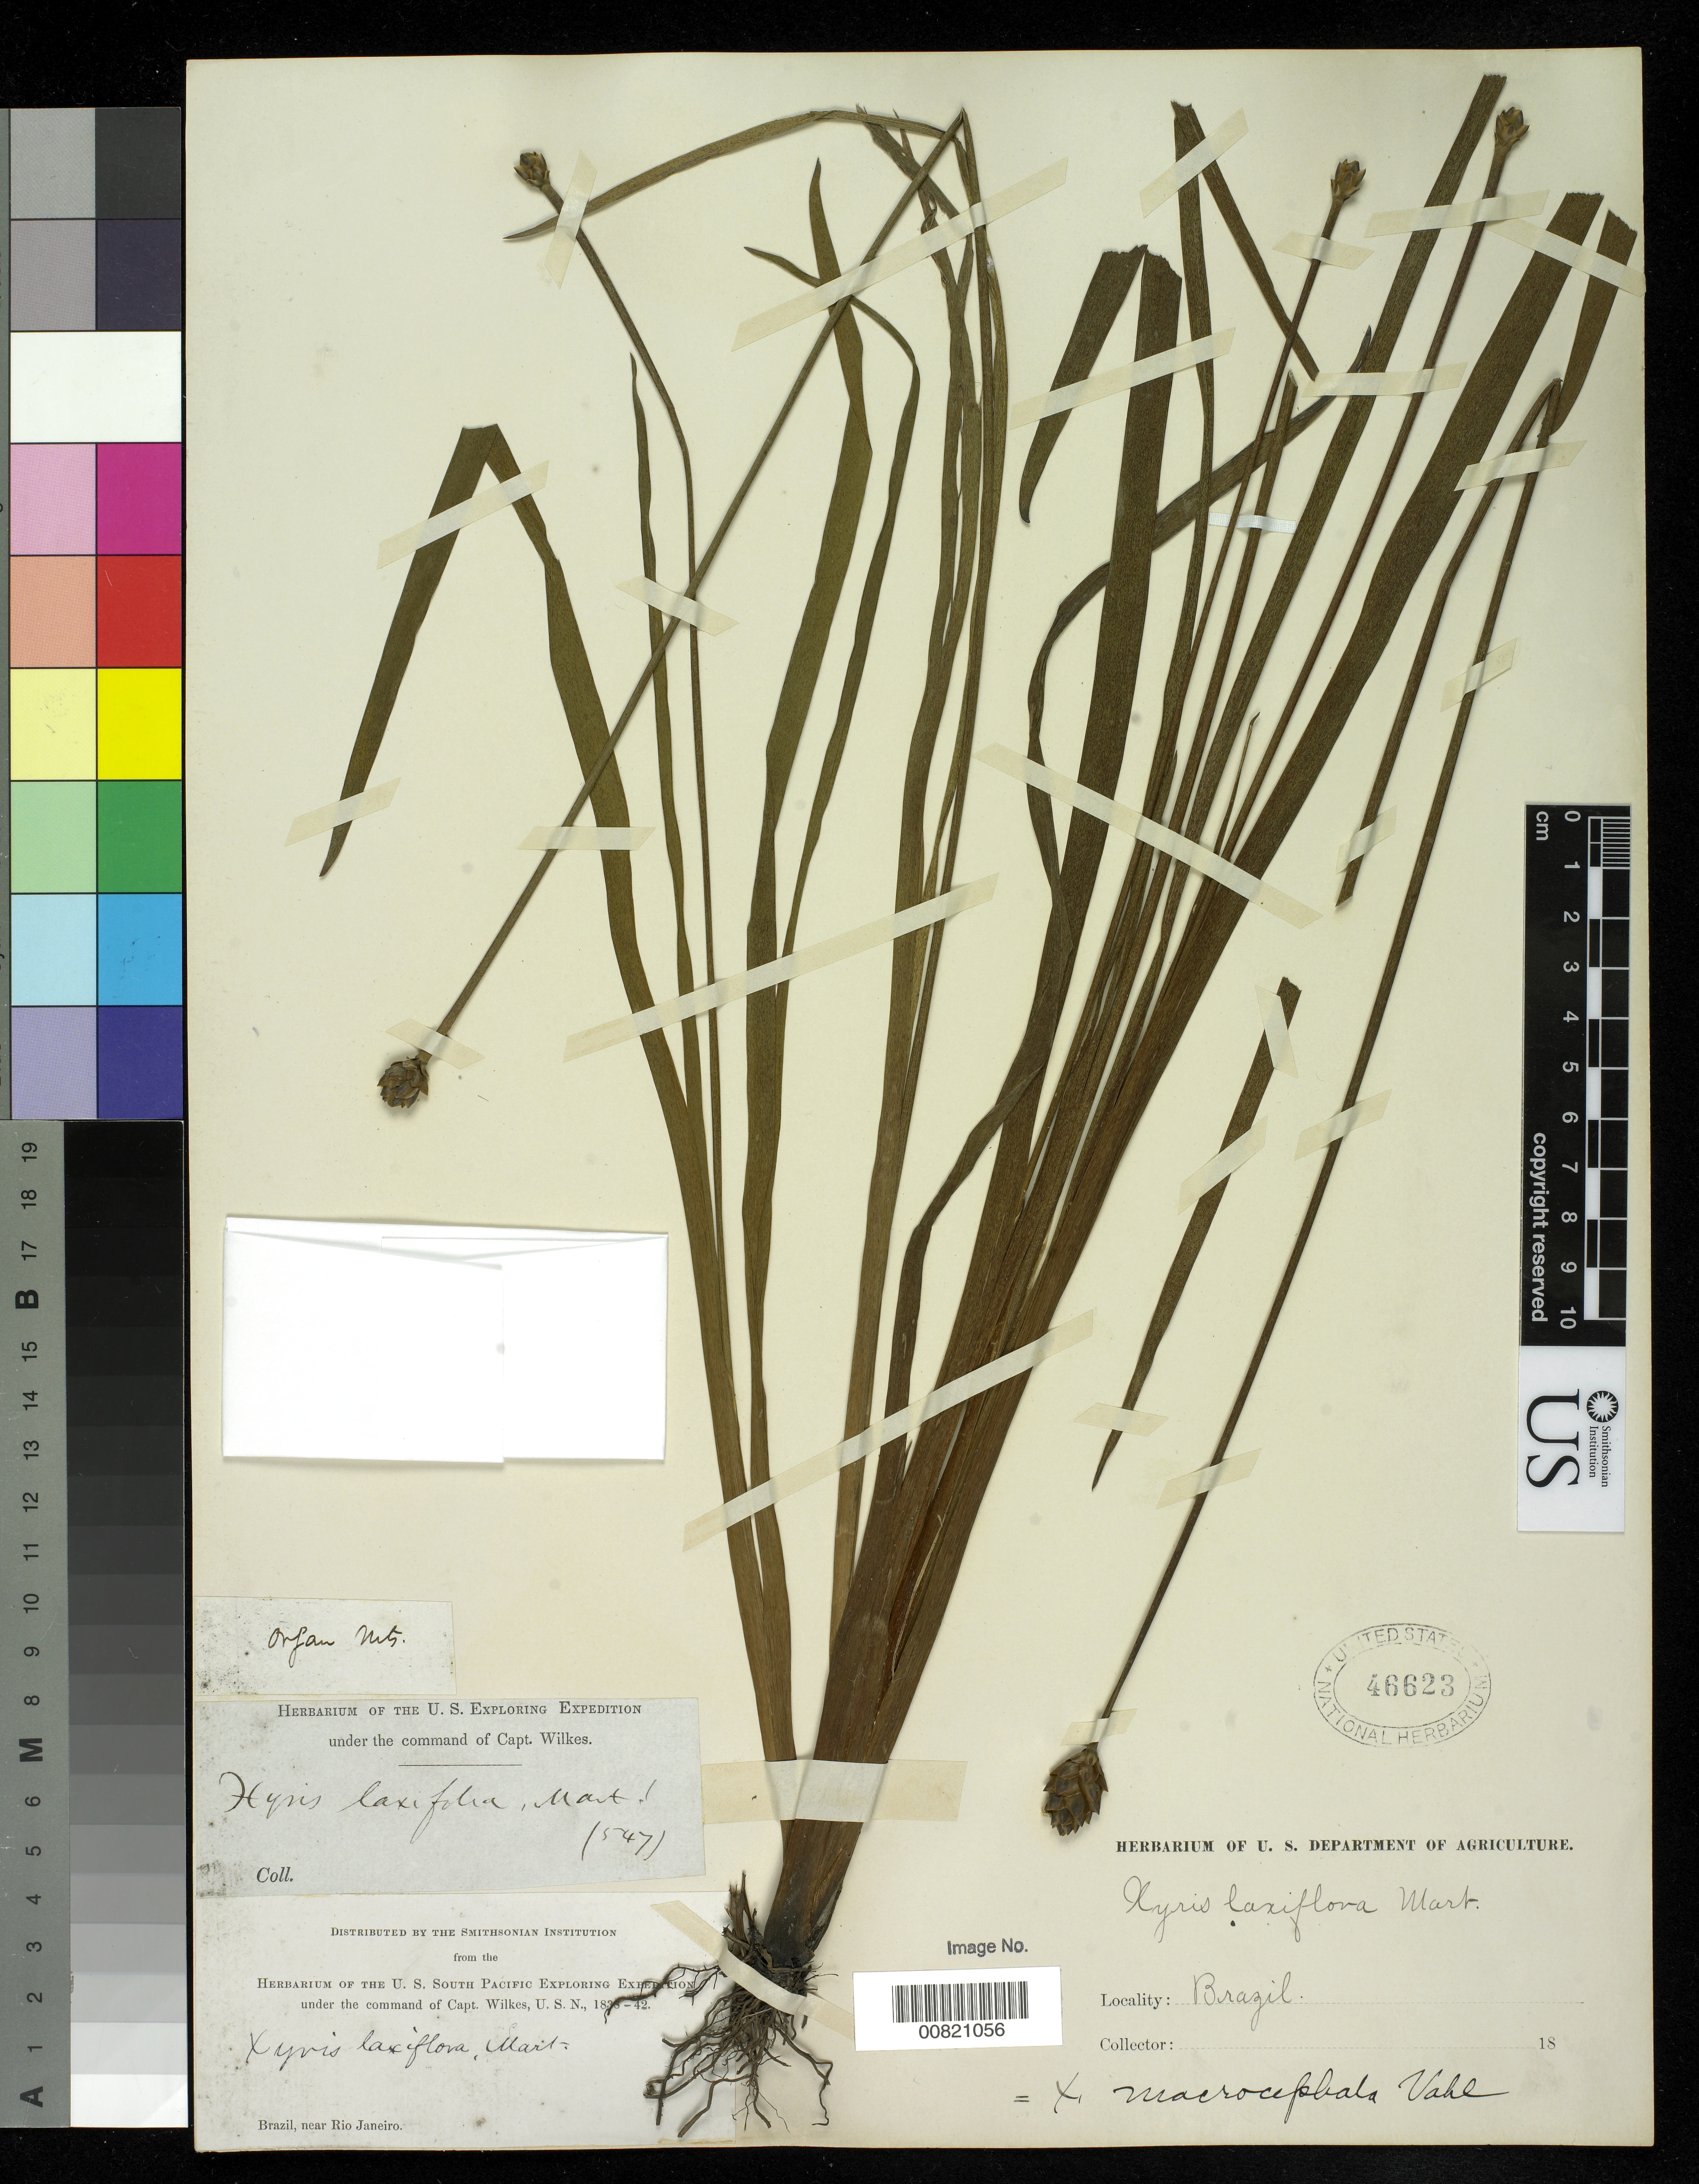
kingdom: Plantae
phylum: Tracheophyta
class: Liliopsida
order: Poales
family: Xyridaceae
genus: Xyris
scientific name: Xyris laxifolia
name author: Mart.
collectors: Wilkes Explor. Exped.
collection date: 1838/1842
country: Brazil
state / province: Rio de Janeiro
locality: Organ Mountains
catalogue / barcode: US 46623